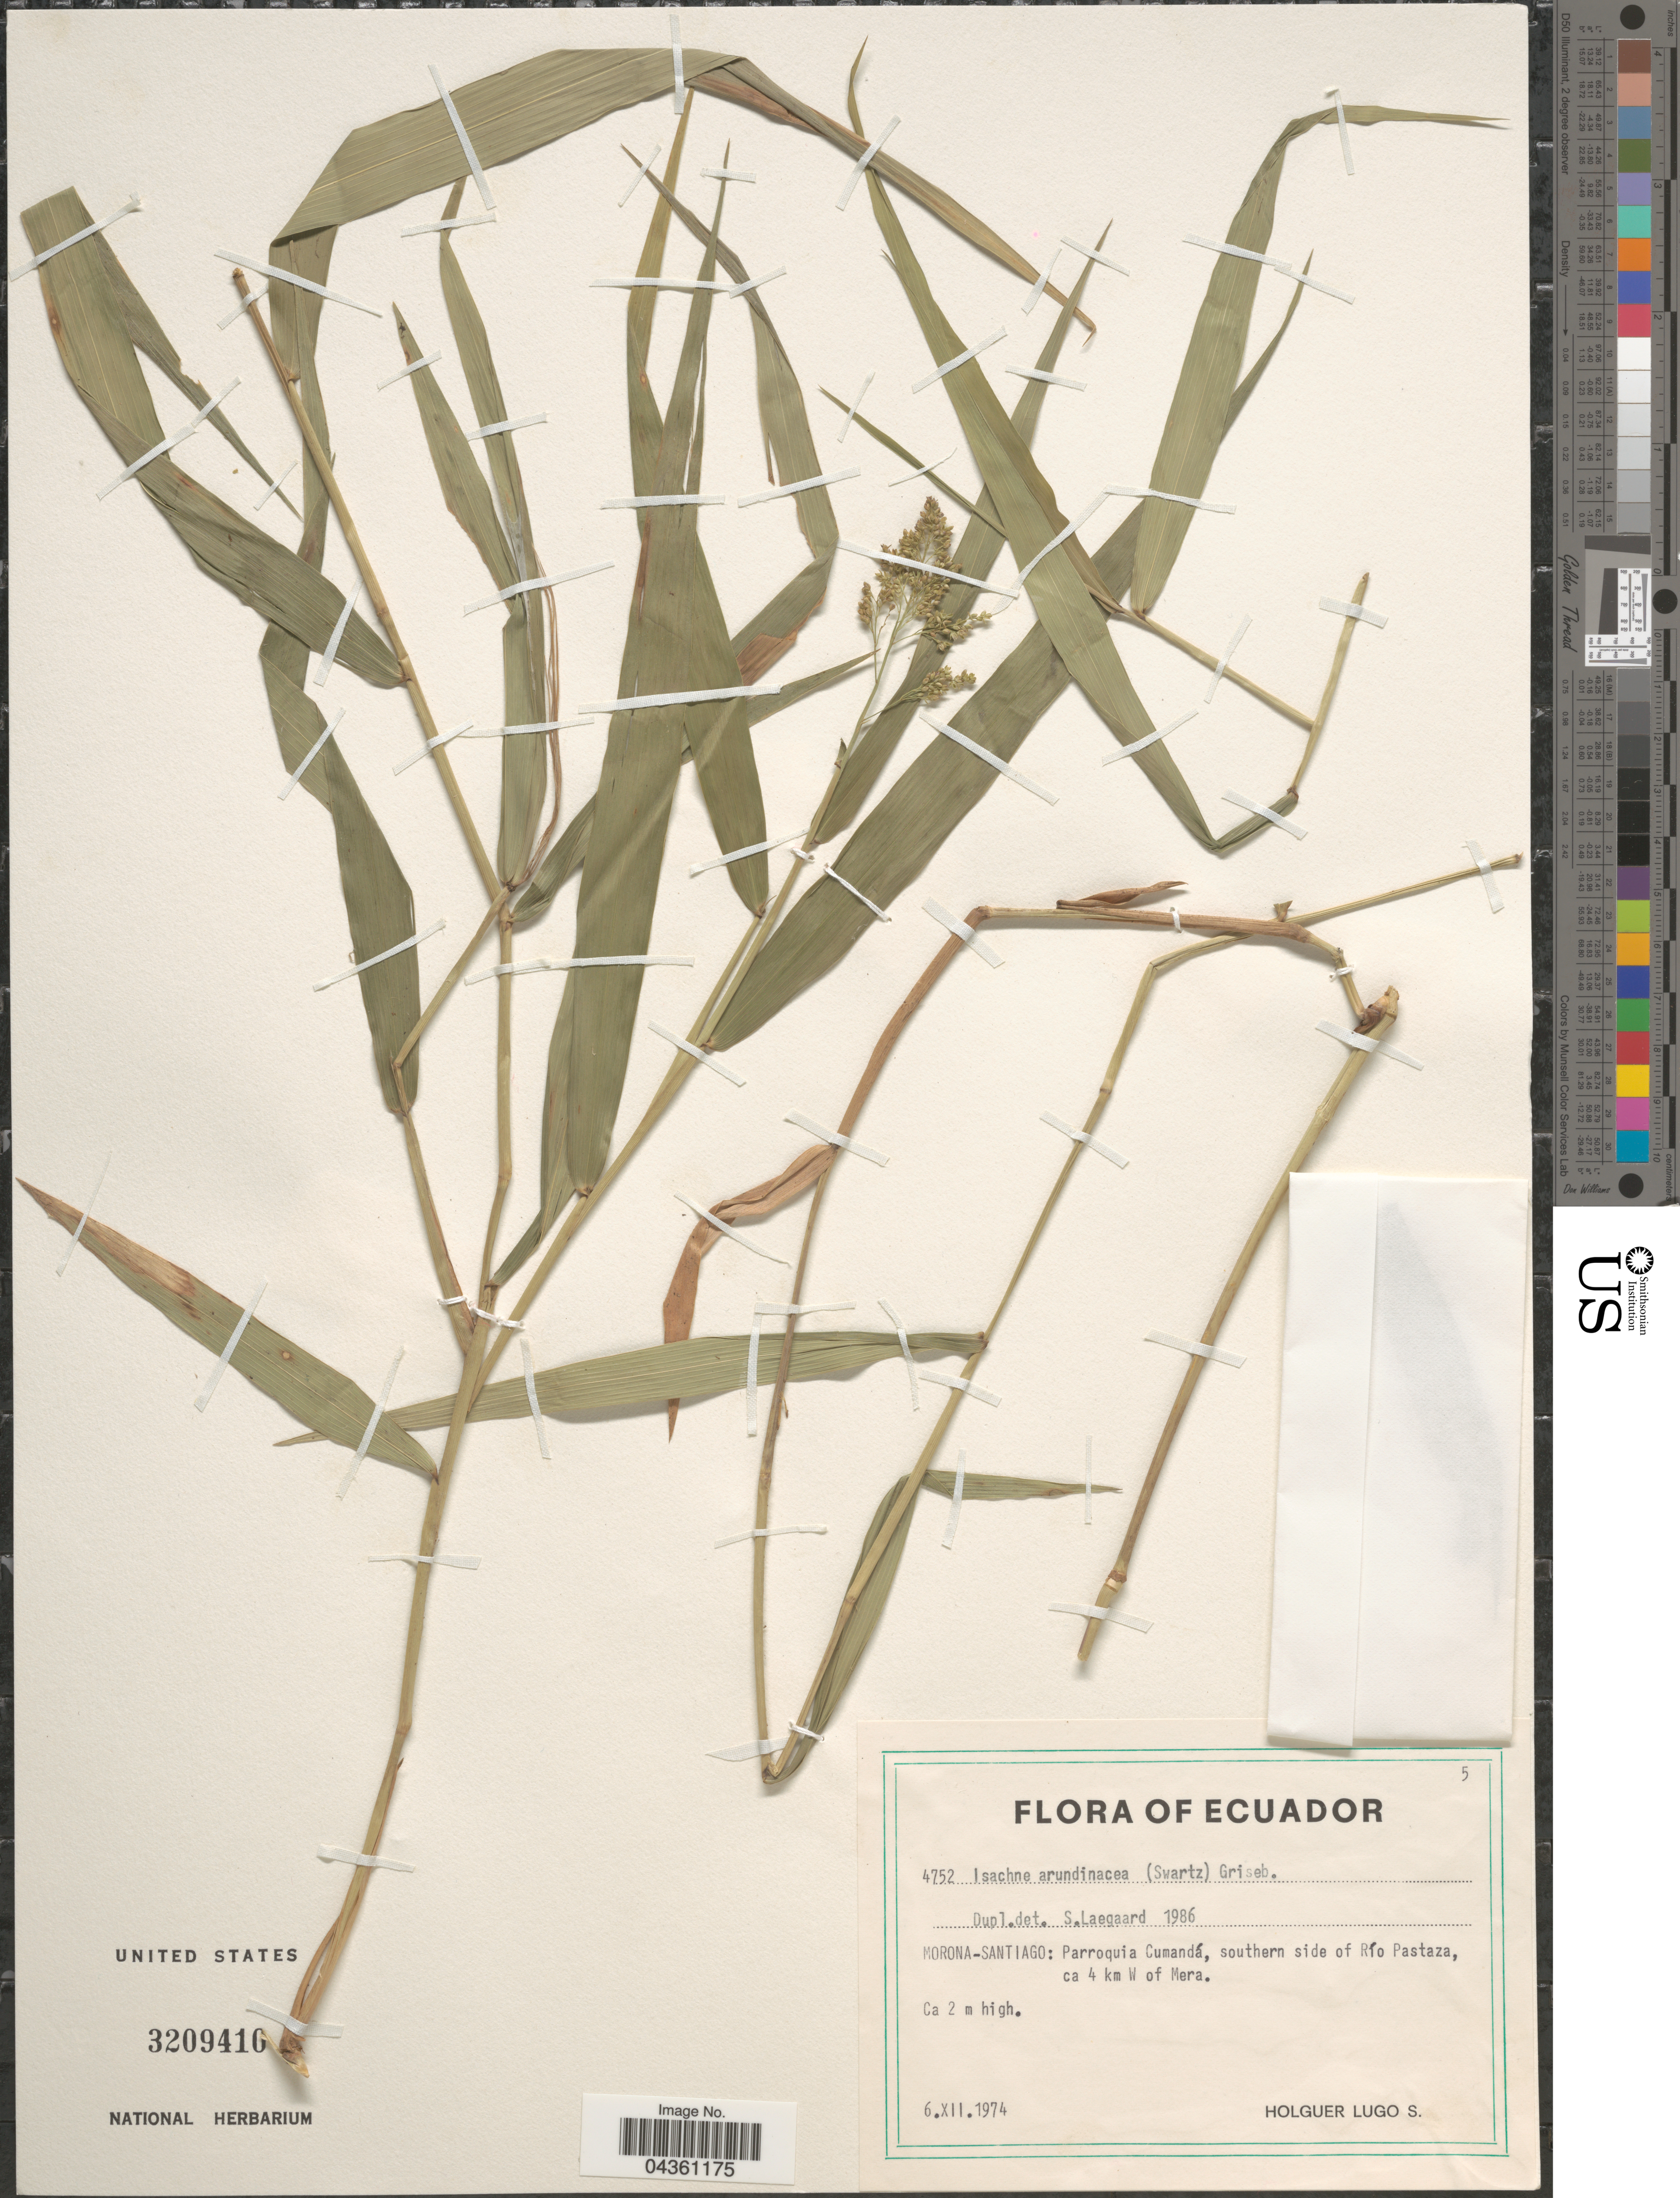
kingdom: Plantae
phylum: Tracheophyta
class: Liliopsida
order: Poales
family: Poaceae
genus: Isachne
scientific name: Isachne arundinacea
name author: (Sw.) Griseb.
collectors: H. Lugo S.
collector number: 4752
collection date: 1974-12-06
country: Ecuador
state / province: Morona-Santiago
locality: Parroquia Cumandá, southern side of Río Pastaza, ca 4 km W of Mera.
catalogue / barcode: US 3209410